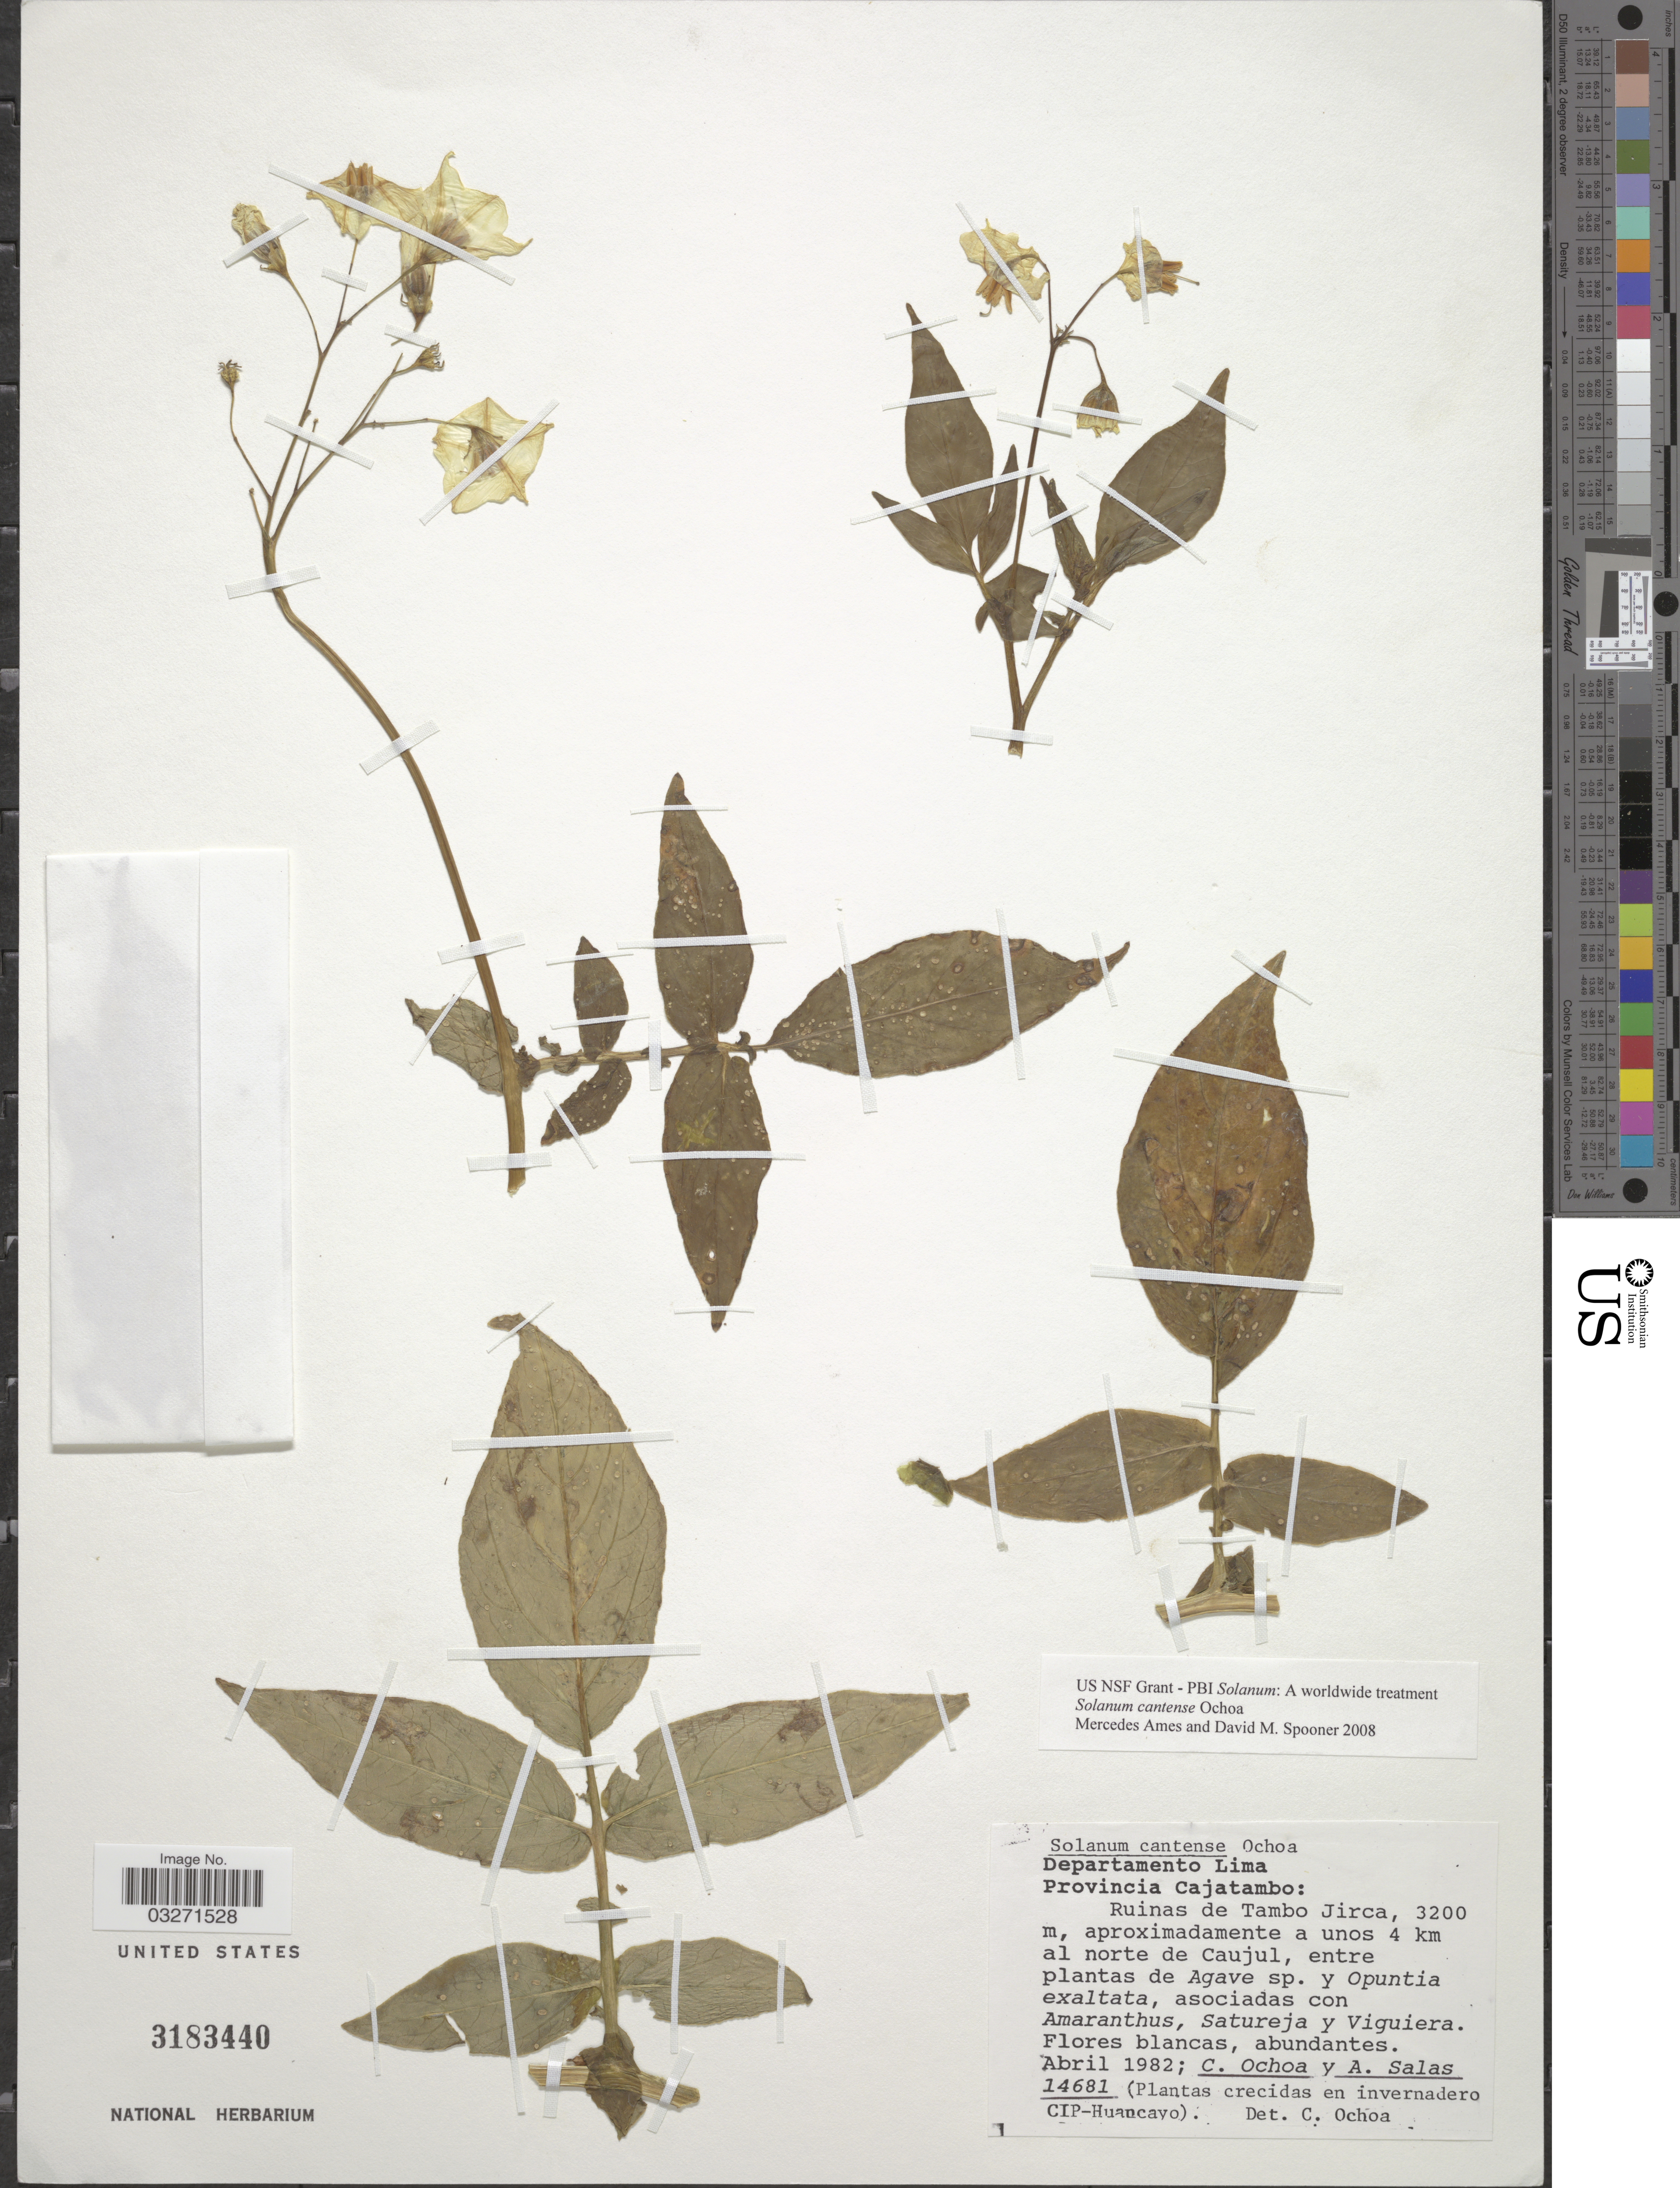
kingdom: Plantae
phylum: Tracheophyta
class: Magnoliopsida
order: Solanales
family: Solanaceae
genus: Solanum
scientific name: Solanum cantense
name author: Ochoa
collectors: C. Ochoa & A. Salas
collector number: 14681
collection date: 1982-04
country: Peru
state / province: Lima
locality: Departamento Lima. Provincia Cajatambo: Ruinas de Tambo Jirga, aproximadamento a unos 4 km al norte de Caujul.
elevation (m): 3200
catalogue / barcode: US 3183440